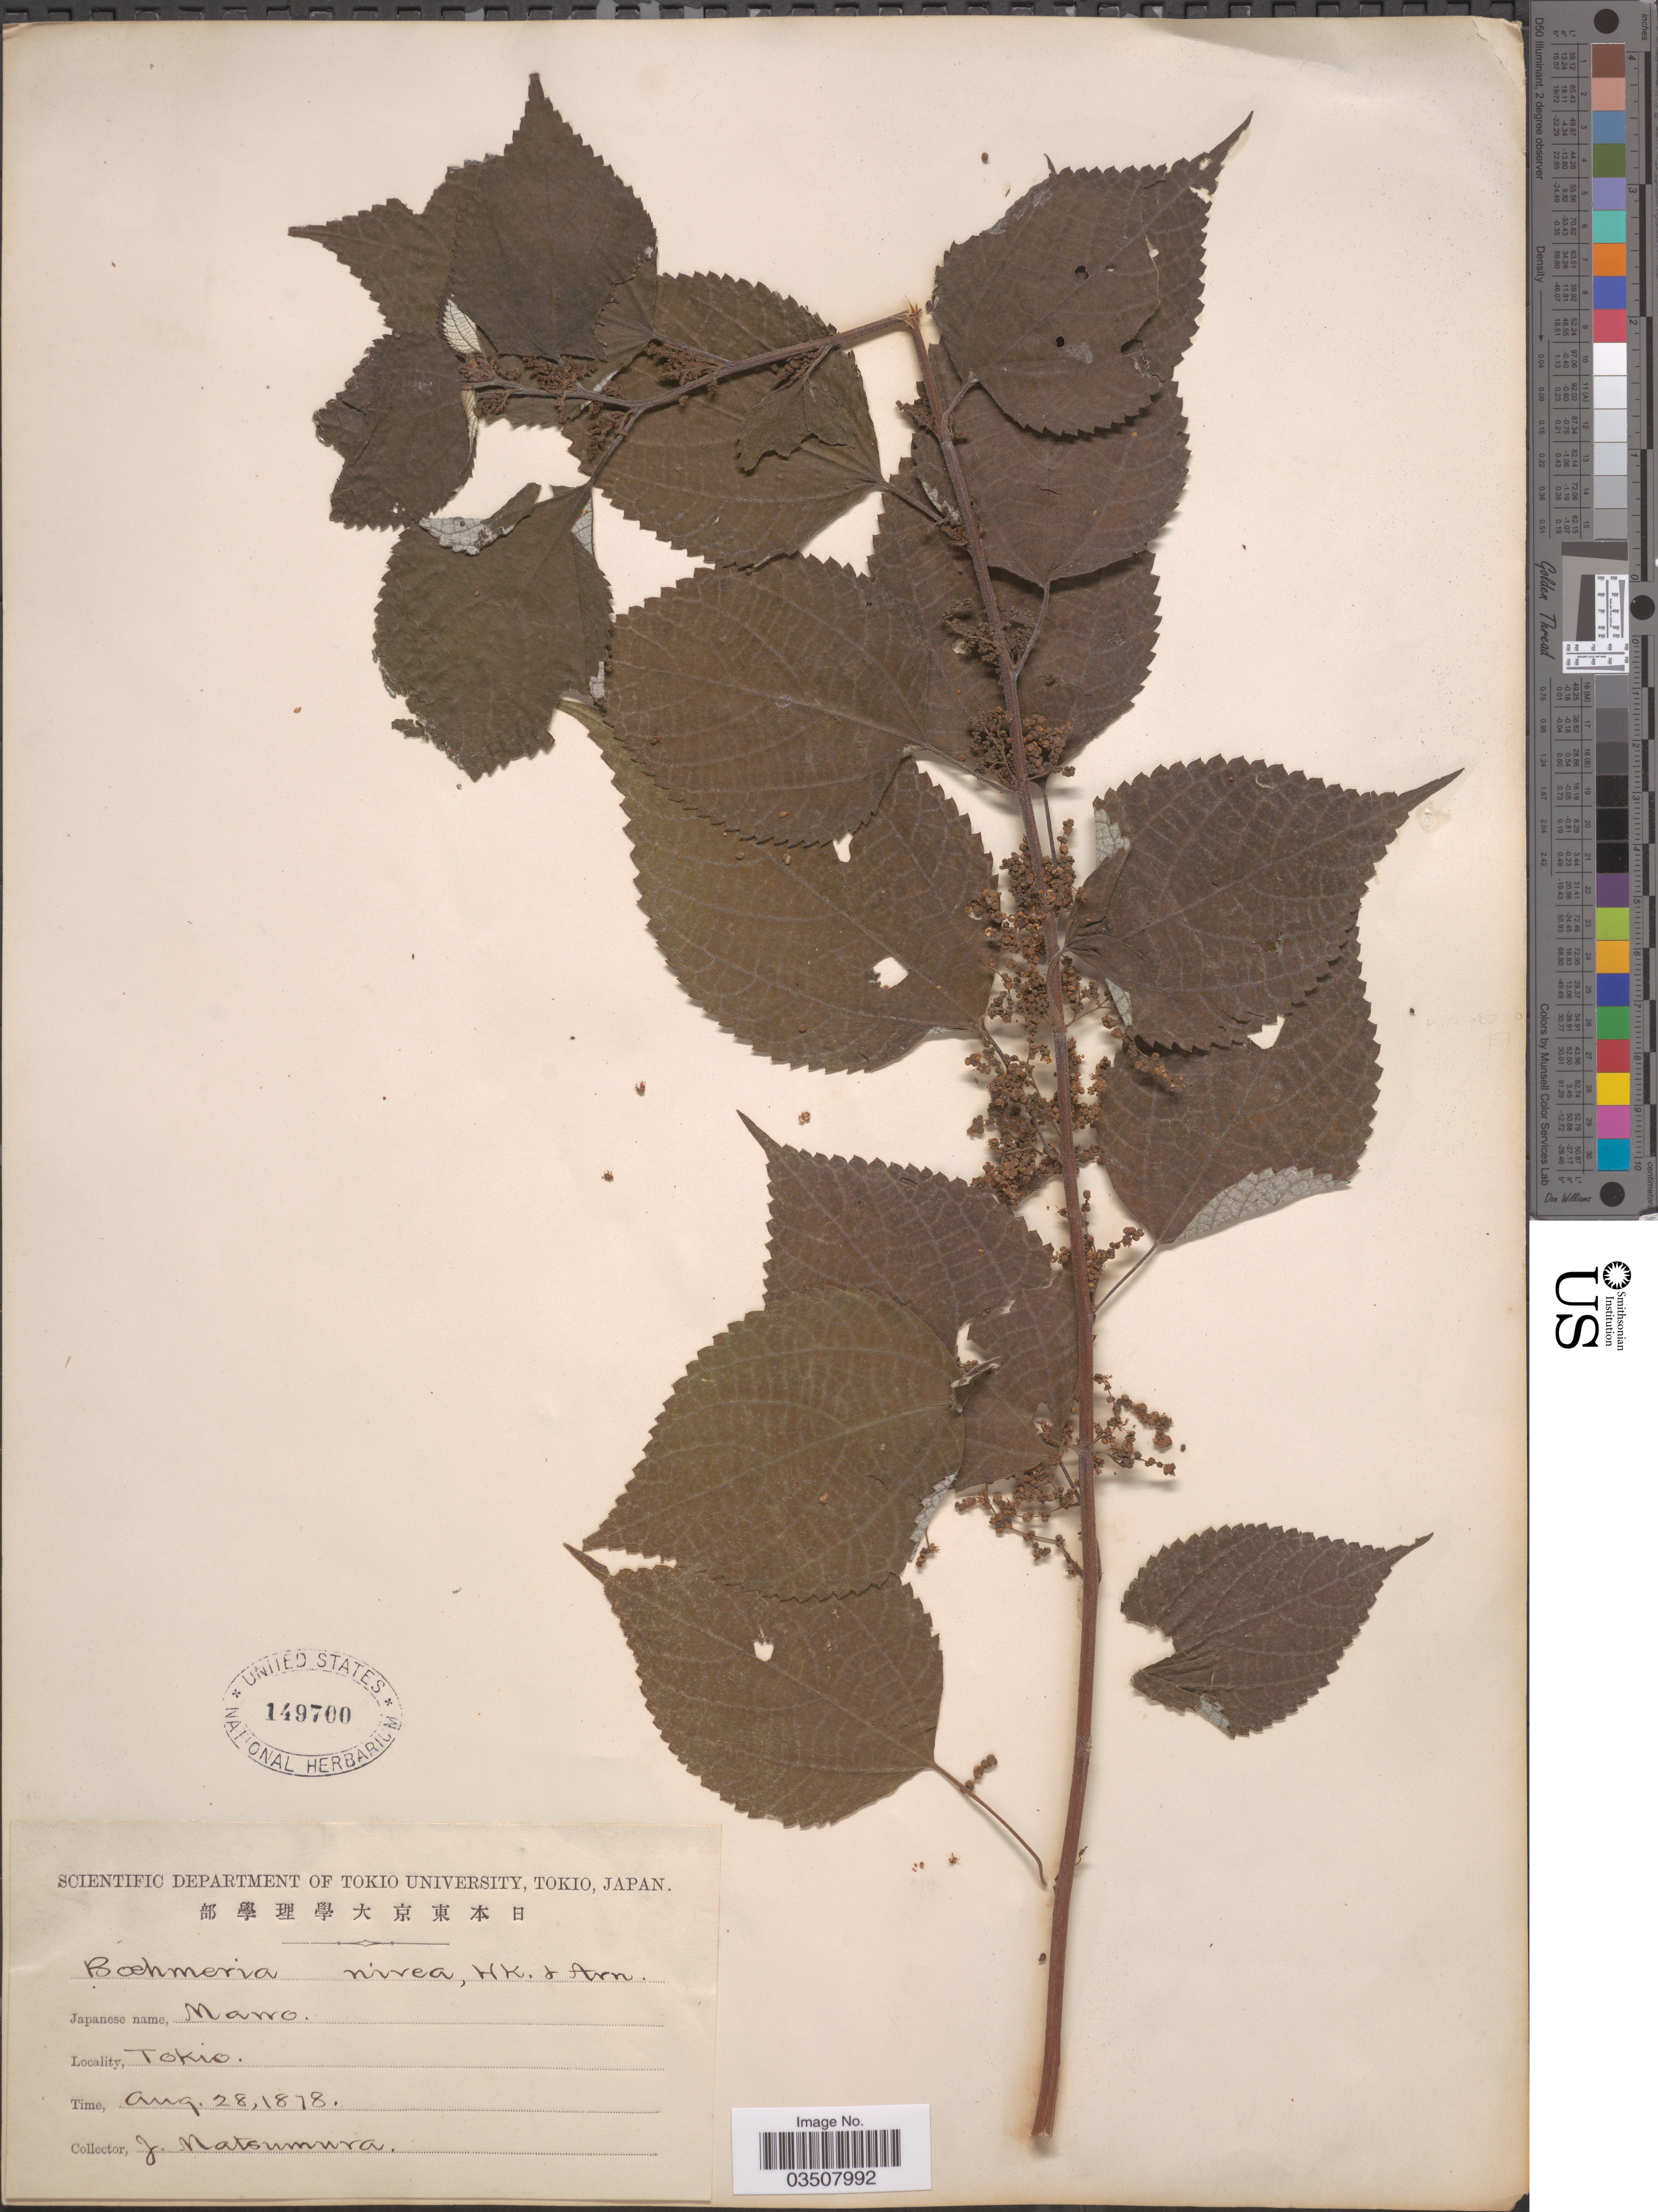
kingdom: Plantae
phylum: Tracheophyta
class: Magnoliopsida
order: Rosales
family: Urticaceae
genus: Boehmeria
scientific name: Boehmeria nivea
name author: (L.) Gaudich.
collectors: J. Matsumura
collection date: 1978-08-28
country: Japan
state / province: Tokyo, Federal City of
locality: Tokio.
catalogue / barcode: US 149700